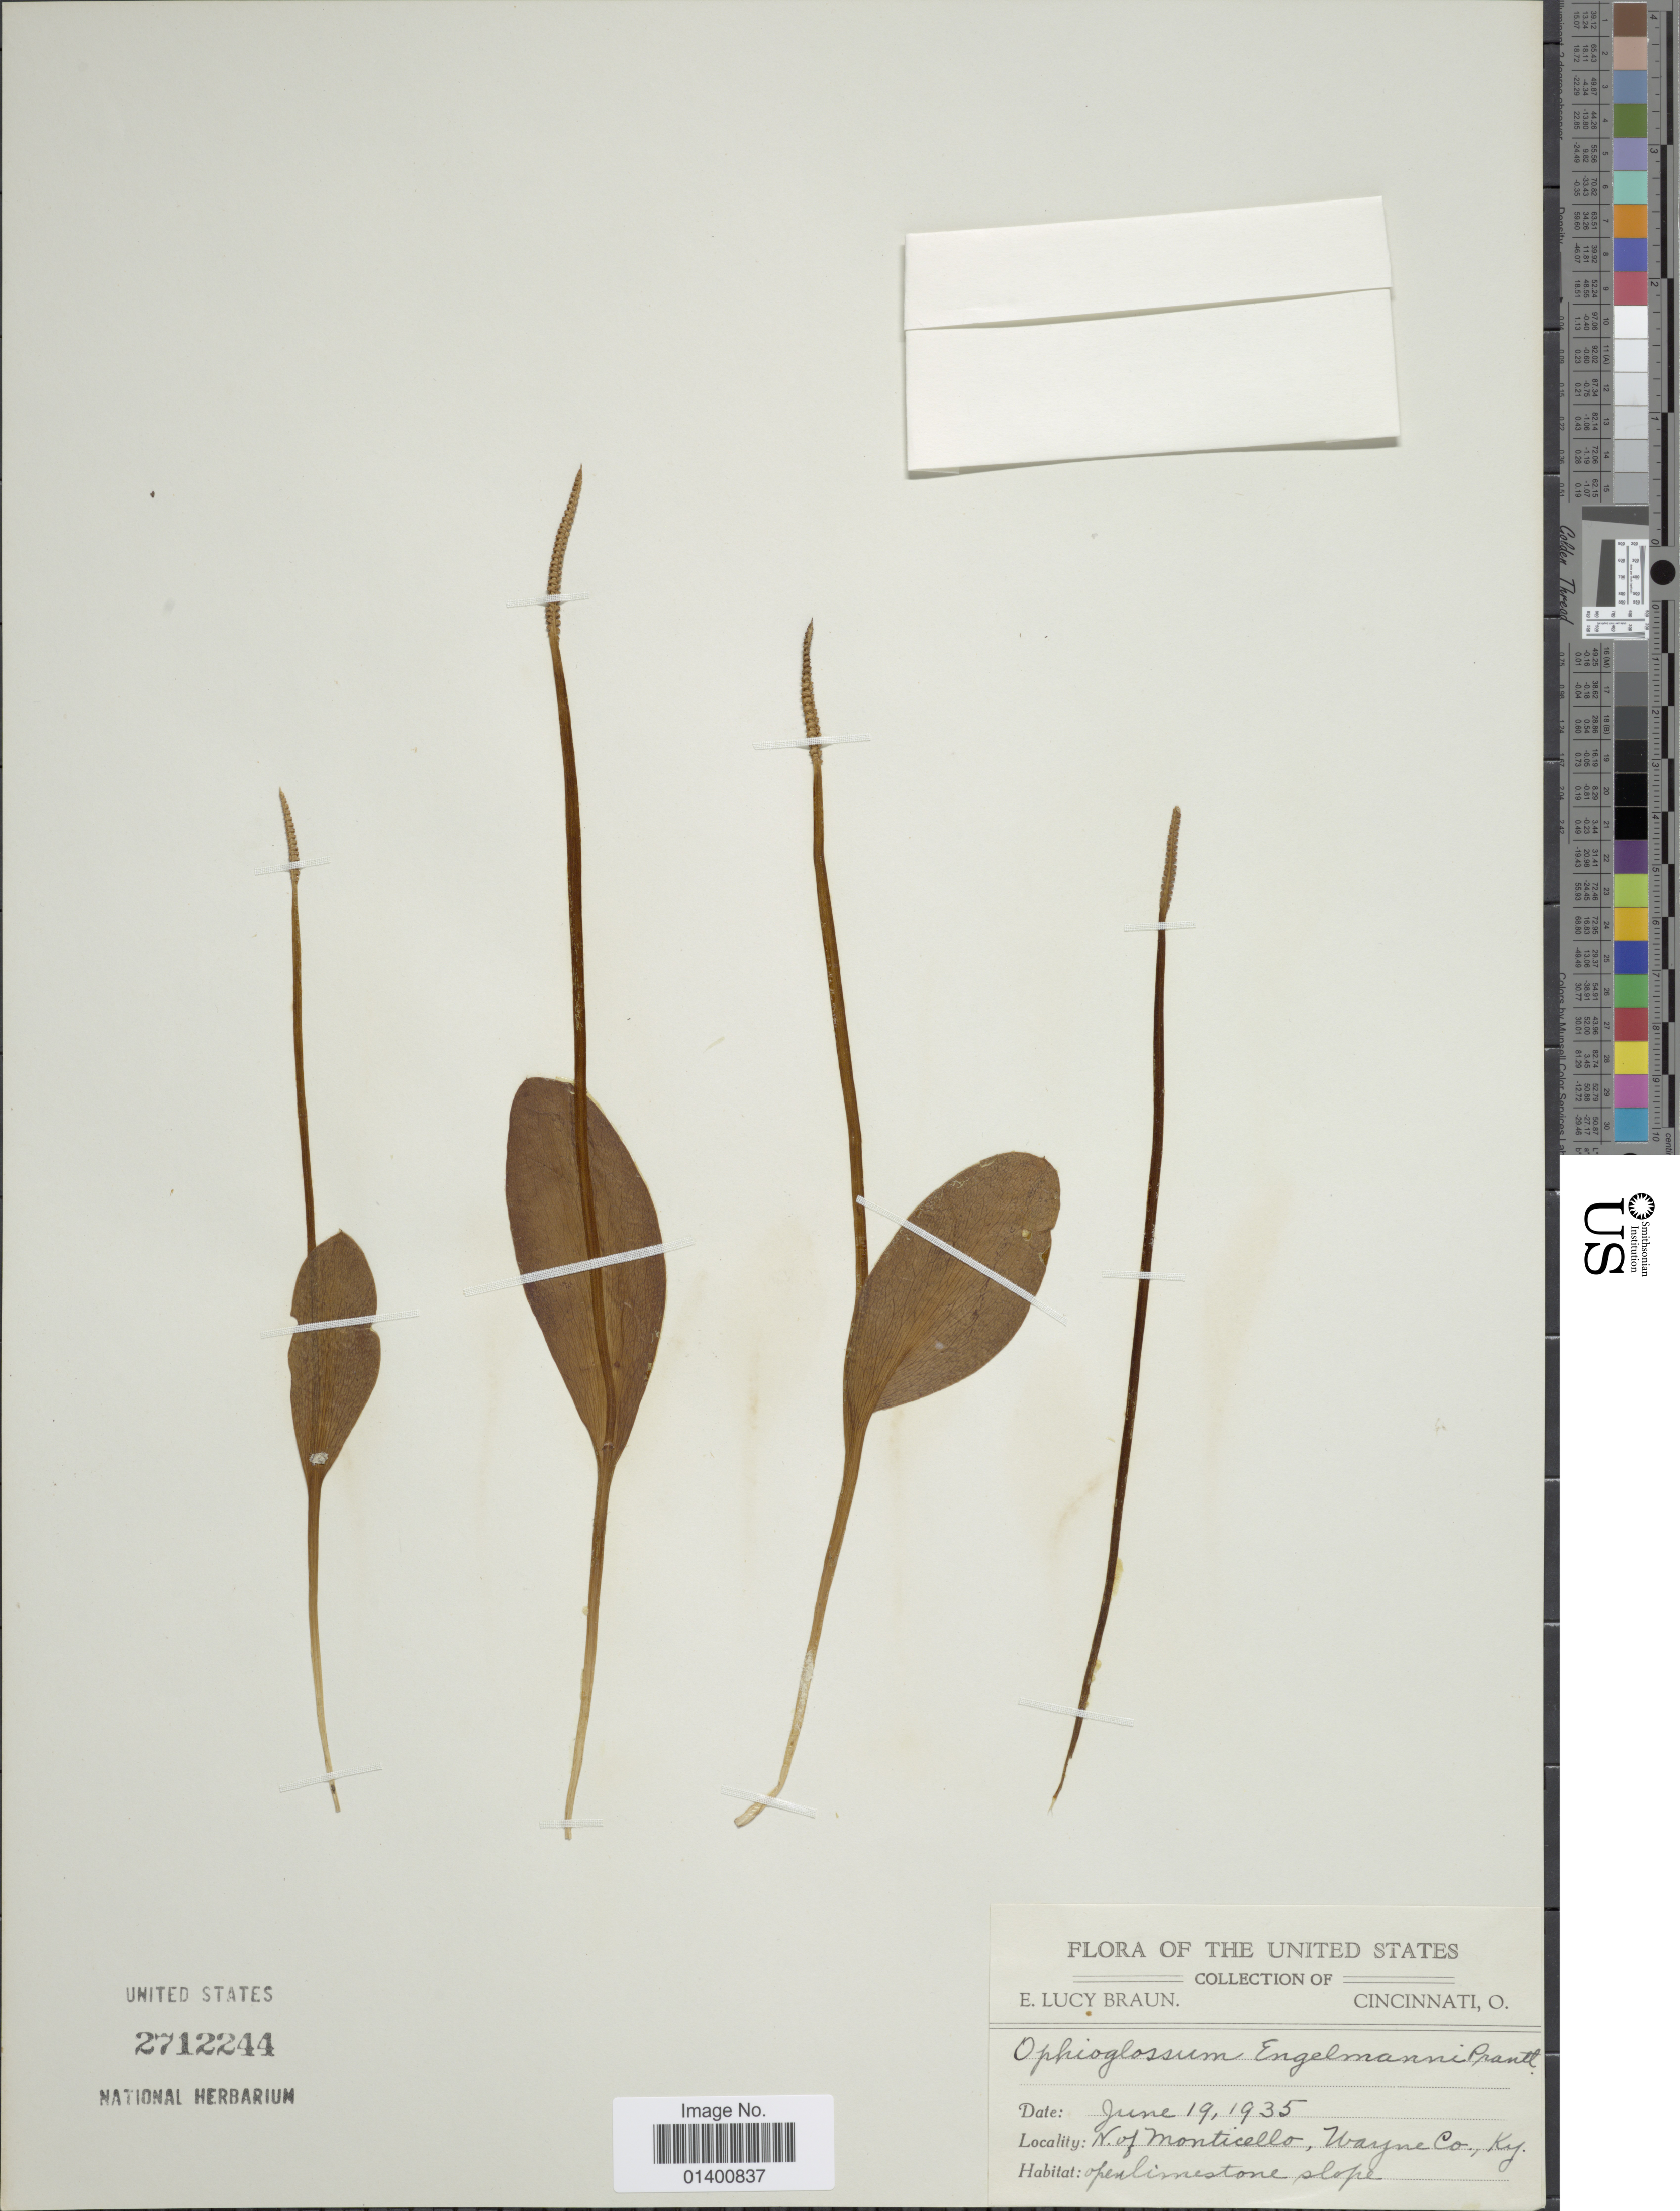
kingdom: Plantae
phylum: Tracheophyta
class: Polypodiopsida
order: Ophioglossales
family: Ophioglossaceae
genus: Ophioglossum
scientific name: Ophioglossum engelmannii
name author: Prantl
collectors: E. L. Braun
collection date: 1935-06-19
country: United States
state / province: Kentucky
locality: N. of Monticello, Wayne Co.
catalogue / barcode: US 2712244